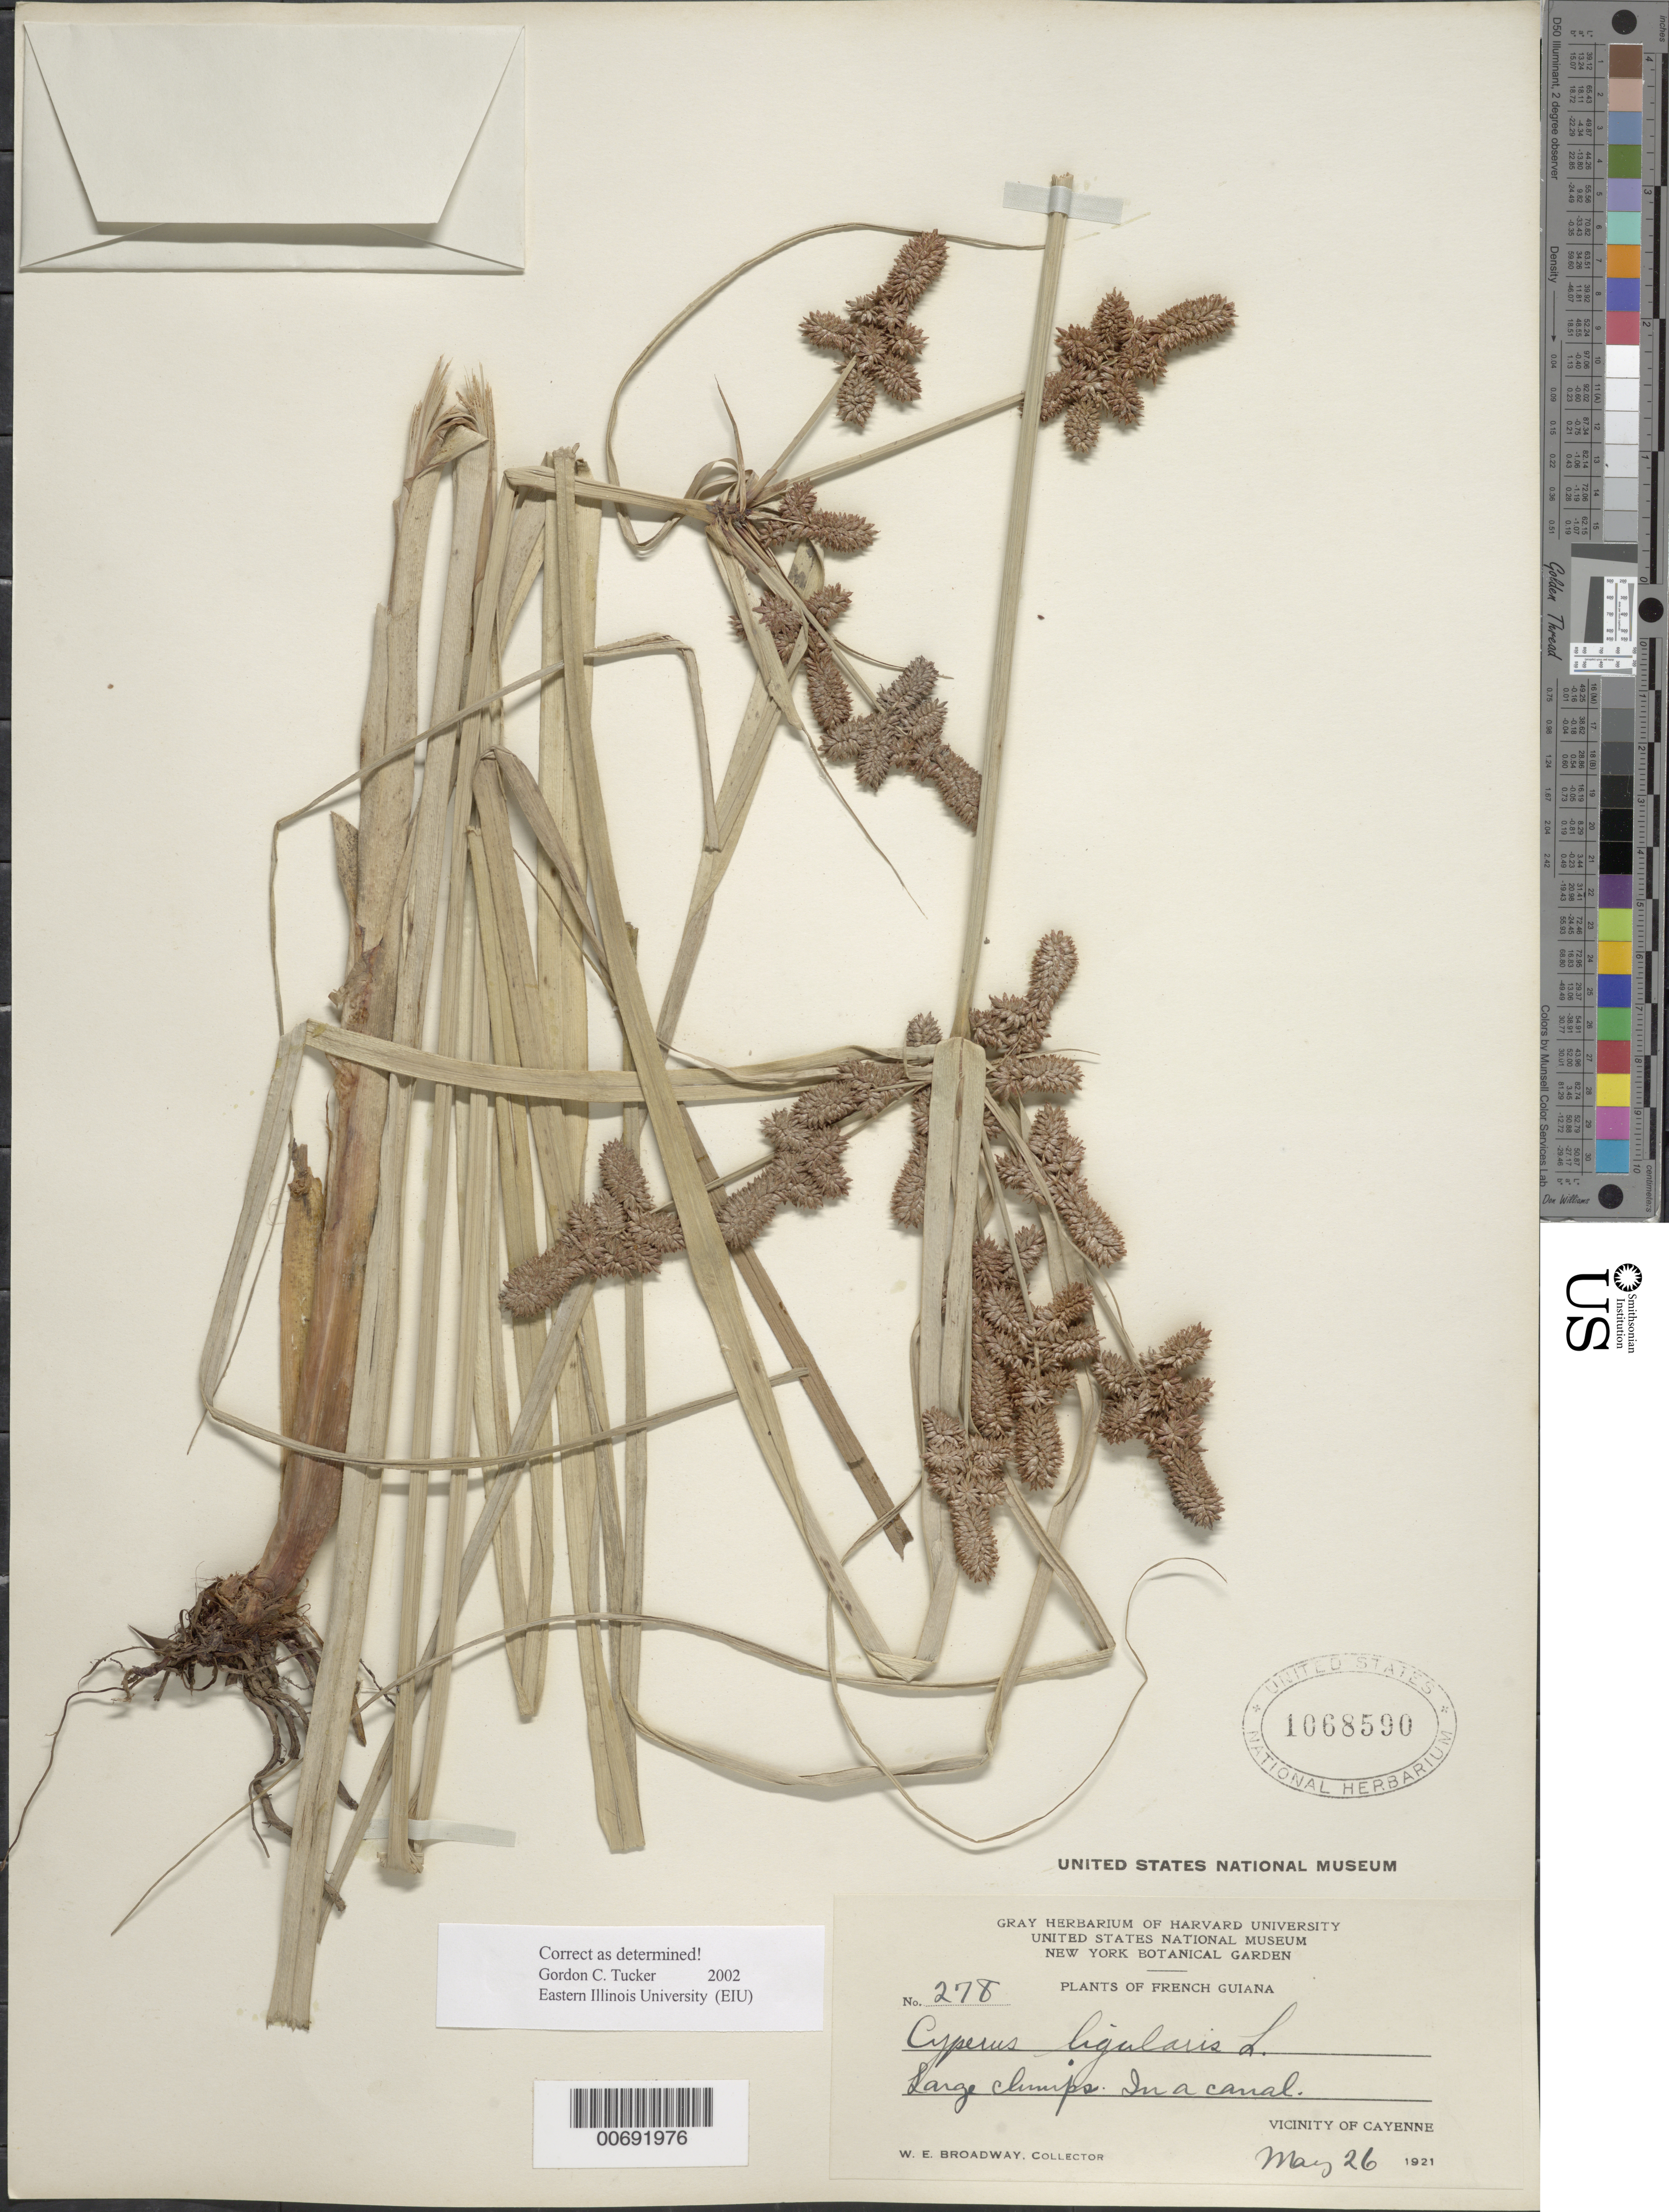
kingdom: Plantae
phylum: Tracheophyta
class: Liliopsida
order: Poales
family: Cyperaceae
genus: Cyperus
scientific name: Cyperus ligularis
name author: L.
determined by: Tucker, G. C.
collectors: W. E. Broadway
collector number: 278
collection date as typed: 26-May-21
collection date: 1921-05-26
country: French Guiana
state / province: Cayenne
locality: Cayenne, vic.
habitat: In a canal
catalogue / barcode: US 1068590